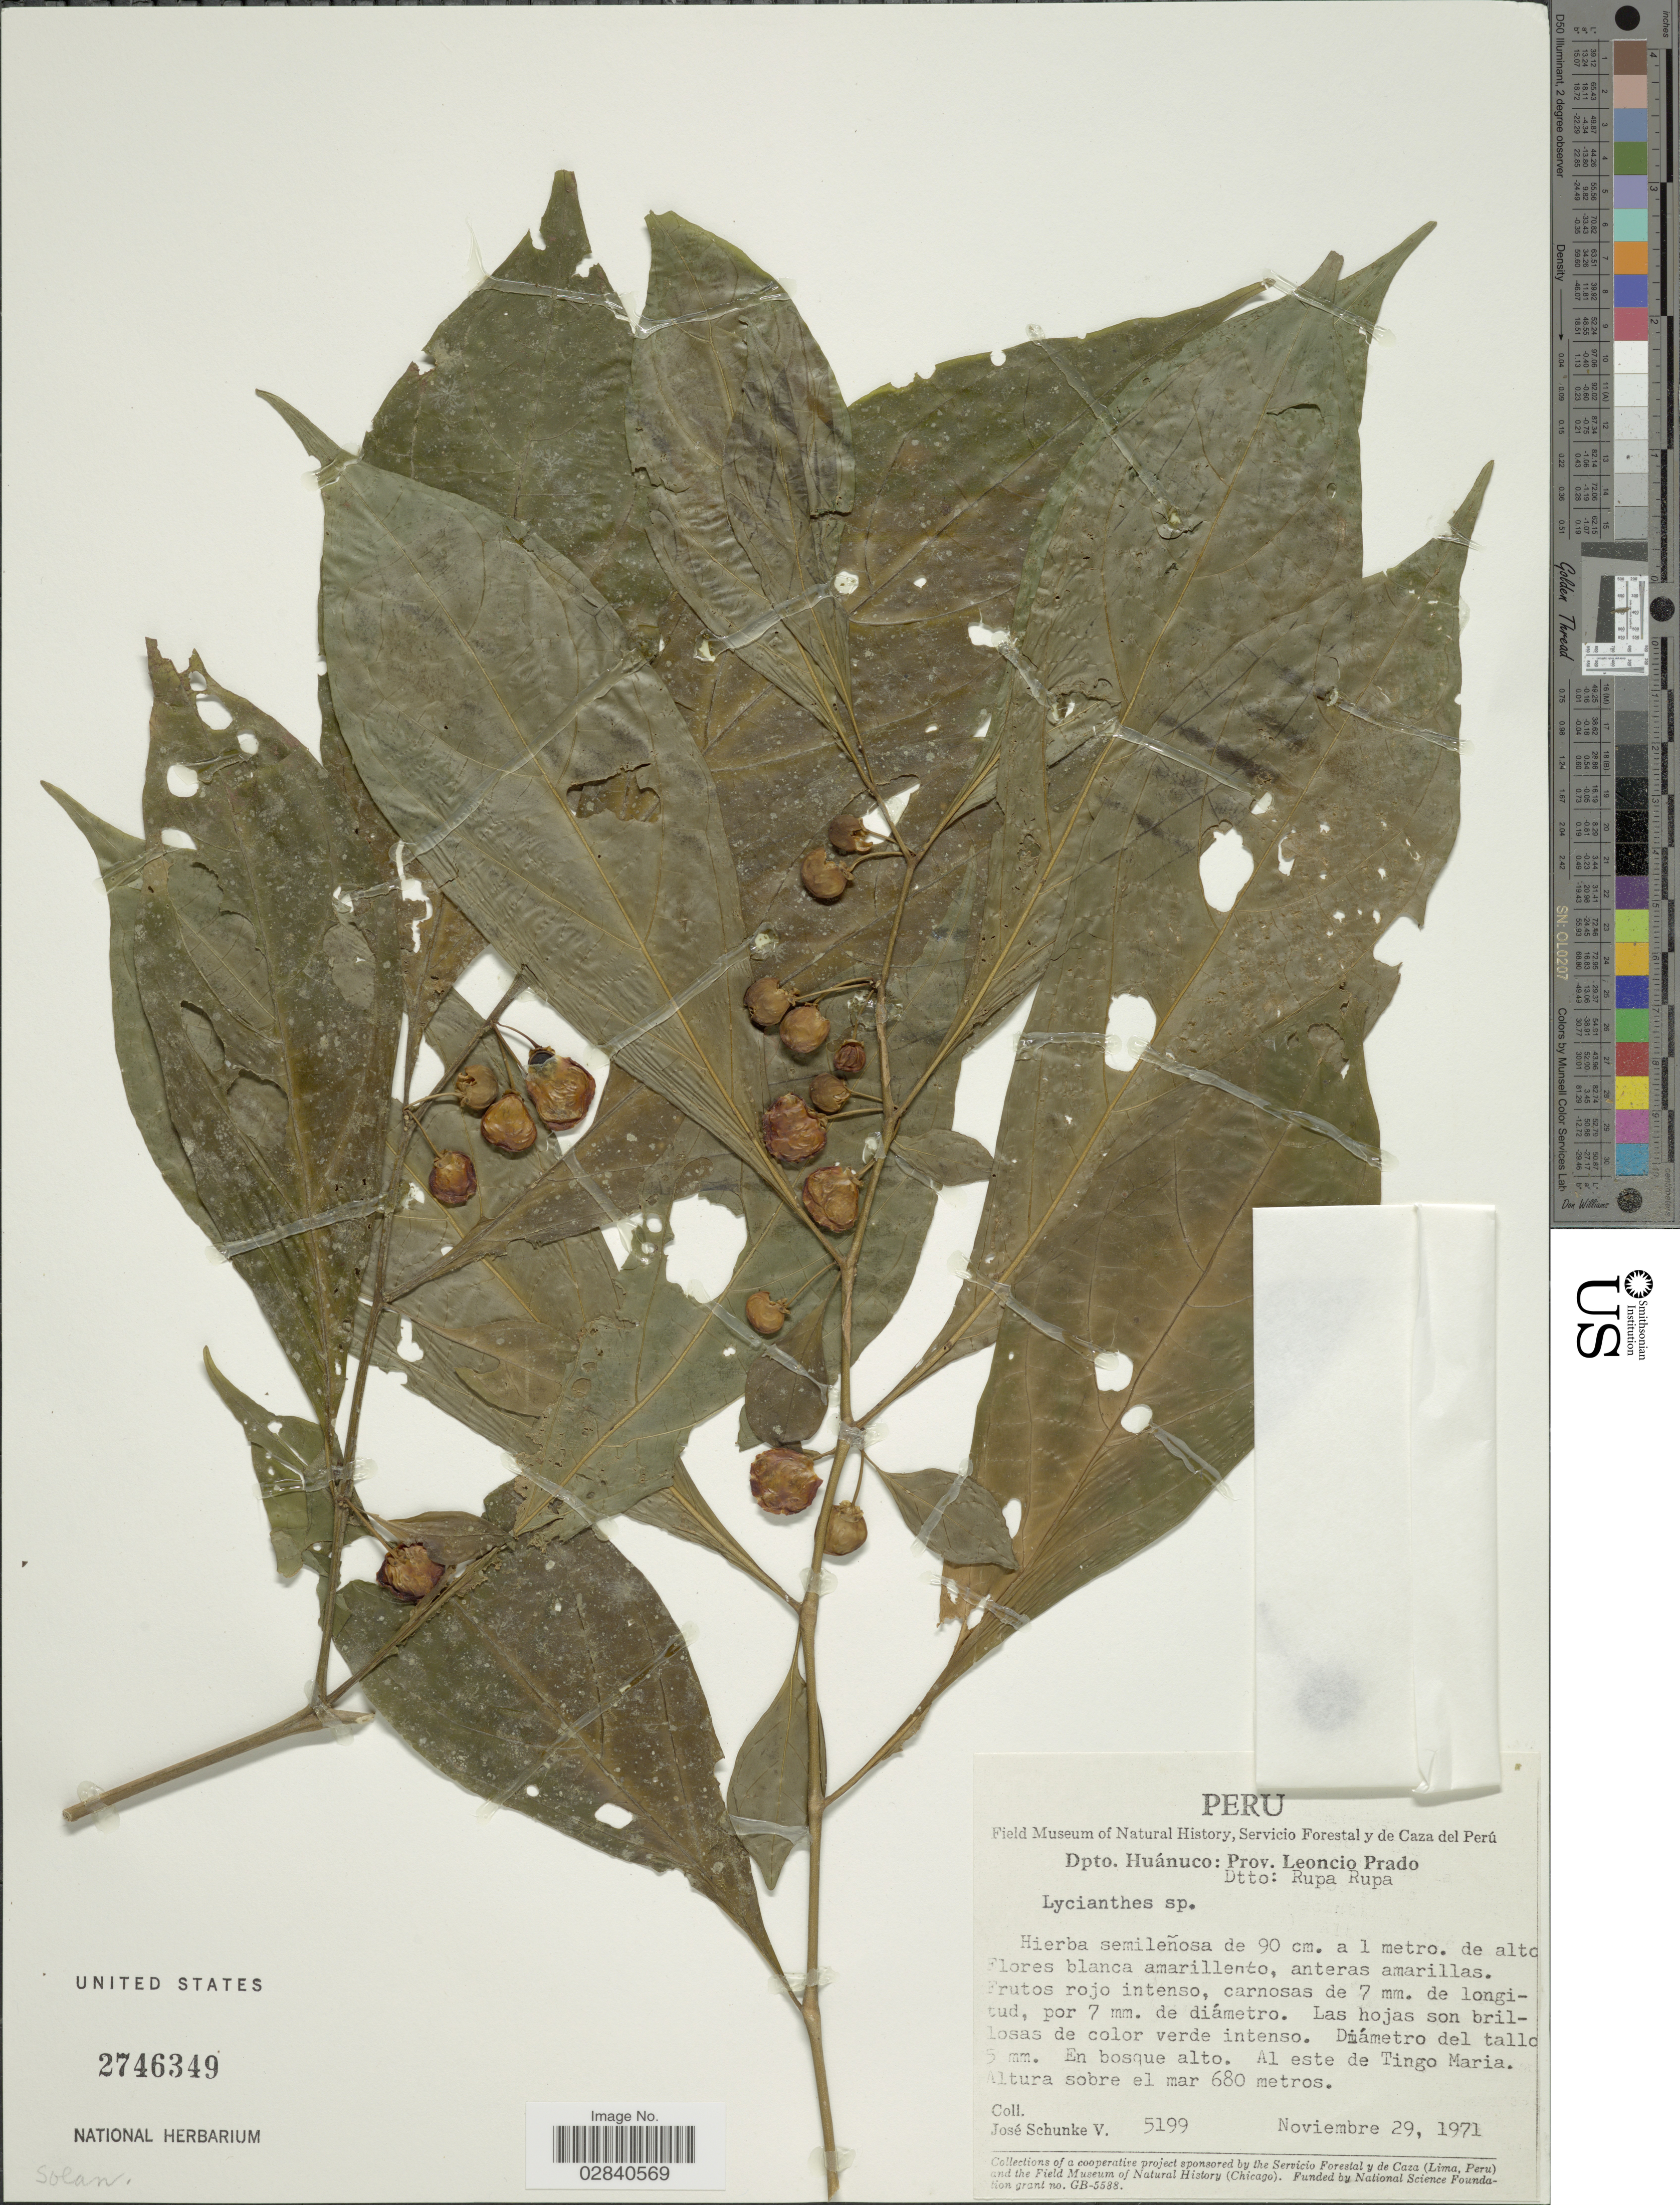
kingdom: Plantae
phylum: Tracheophyta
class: Magnoliopsida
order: Solanales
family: Solanaceae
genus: Lycianthes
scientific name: Lycianthes sp.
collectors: J. Schunke Vigo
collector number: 5199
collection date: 1971-11-29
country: Peru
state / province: Huánuco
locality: Dpto. Huánuco: Prov. Leoncio Prado, Dtto: Rupa Rupa, Al este de Tingo Maria.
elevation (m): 680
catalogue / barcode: US 2746349